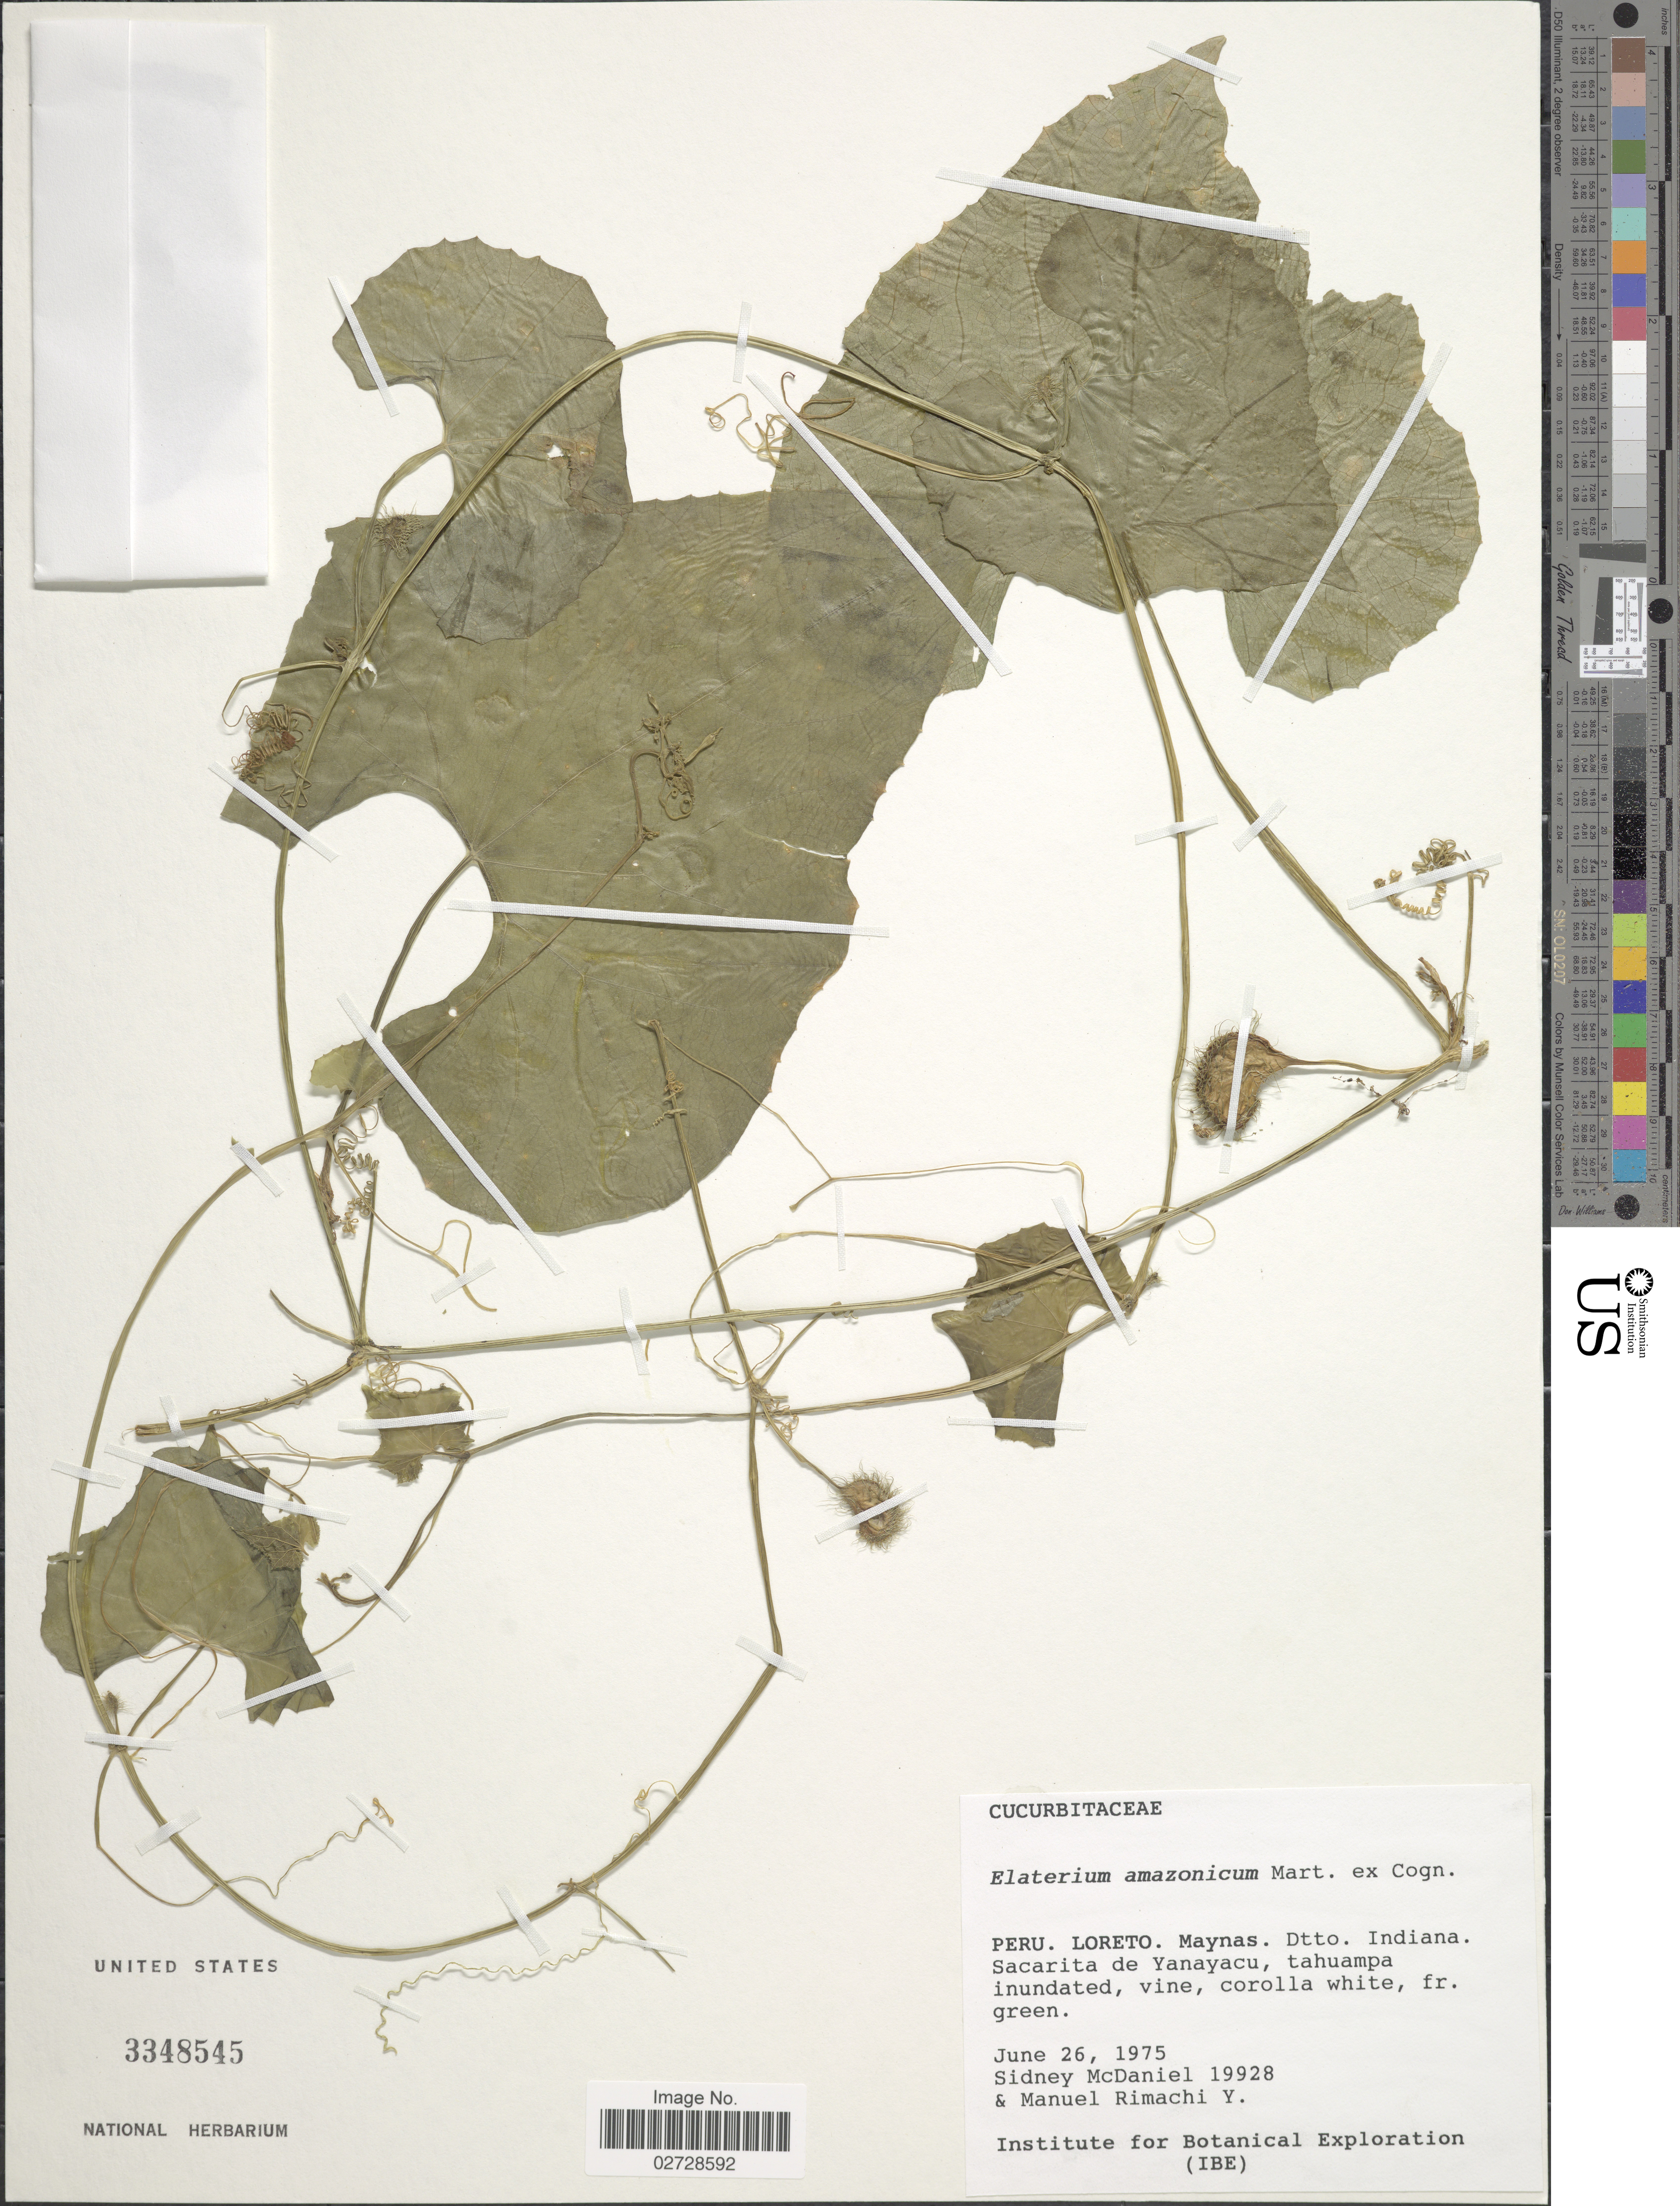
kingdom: Plantae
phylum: Tracheophyta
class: Magnoliopsida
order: Cucurbitales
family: Cucurbitaceae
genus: Cyclanthera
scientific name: Cyclanthera carthagenensis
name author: (Jacq.) H. Schaef. & S.S. Renner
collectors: S. McDaniel & M. Rimachi Y.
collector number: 19928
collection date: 1975-06-26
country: Peru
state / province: Loreto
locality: Maynas, Dtto. Indiana, Sacarita de Yanayacu, tahuampa inundated.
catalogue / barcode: US 3348545